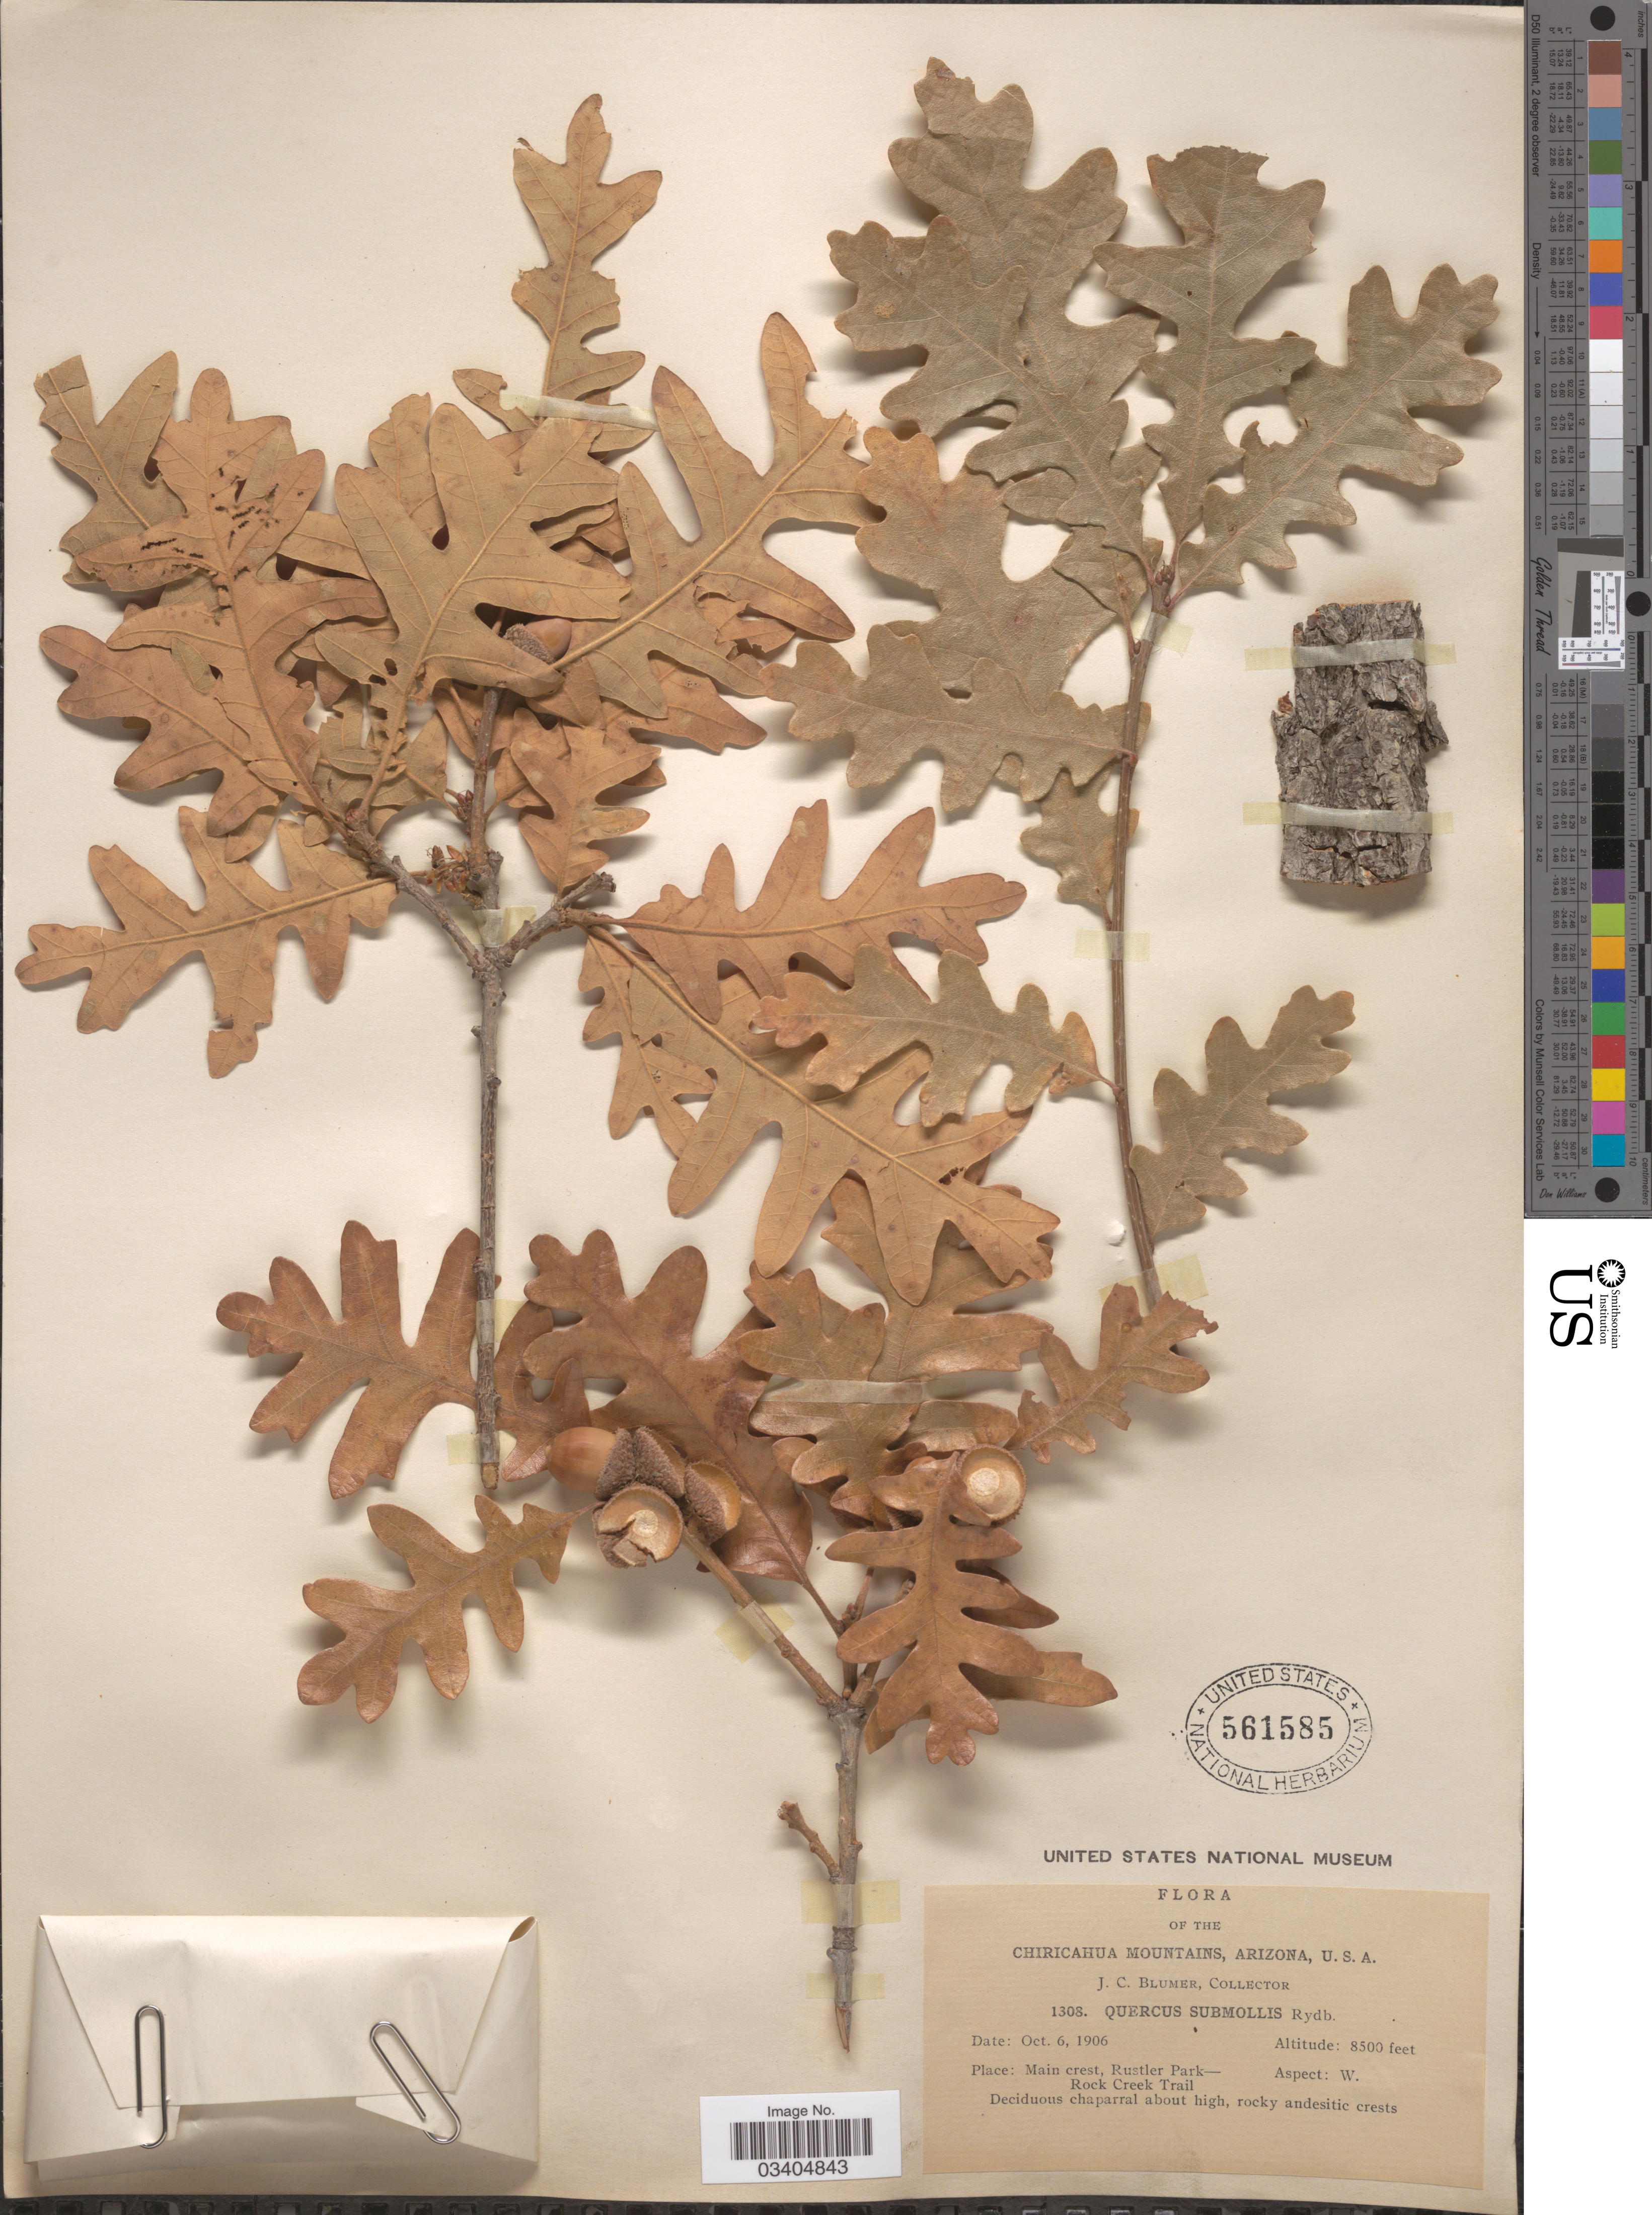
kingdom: Plantae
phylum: Tracheophyta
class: Magnoliopsida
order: Fagales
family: Fagaceae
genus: Quercus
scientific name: Quercus gambelii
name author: Nutt.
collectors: J. C. Blumer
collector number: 1308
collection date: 1906-10-06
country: United States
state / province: Arizona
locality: Chiricahua Mountains. Main crest, Rustler Park -- Rock Creek Trail.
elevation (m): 2591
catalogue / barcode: US 561585